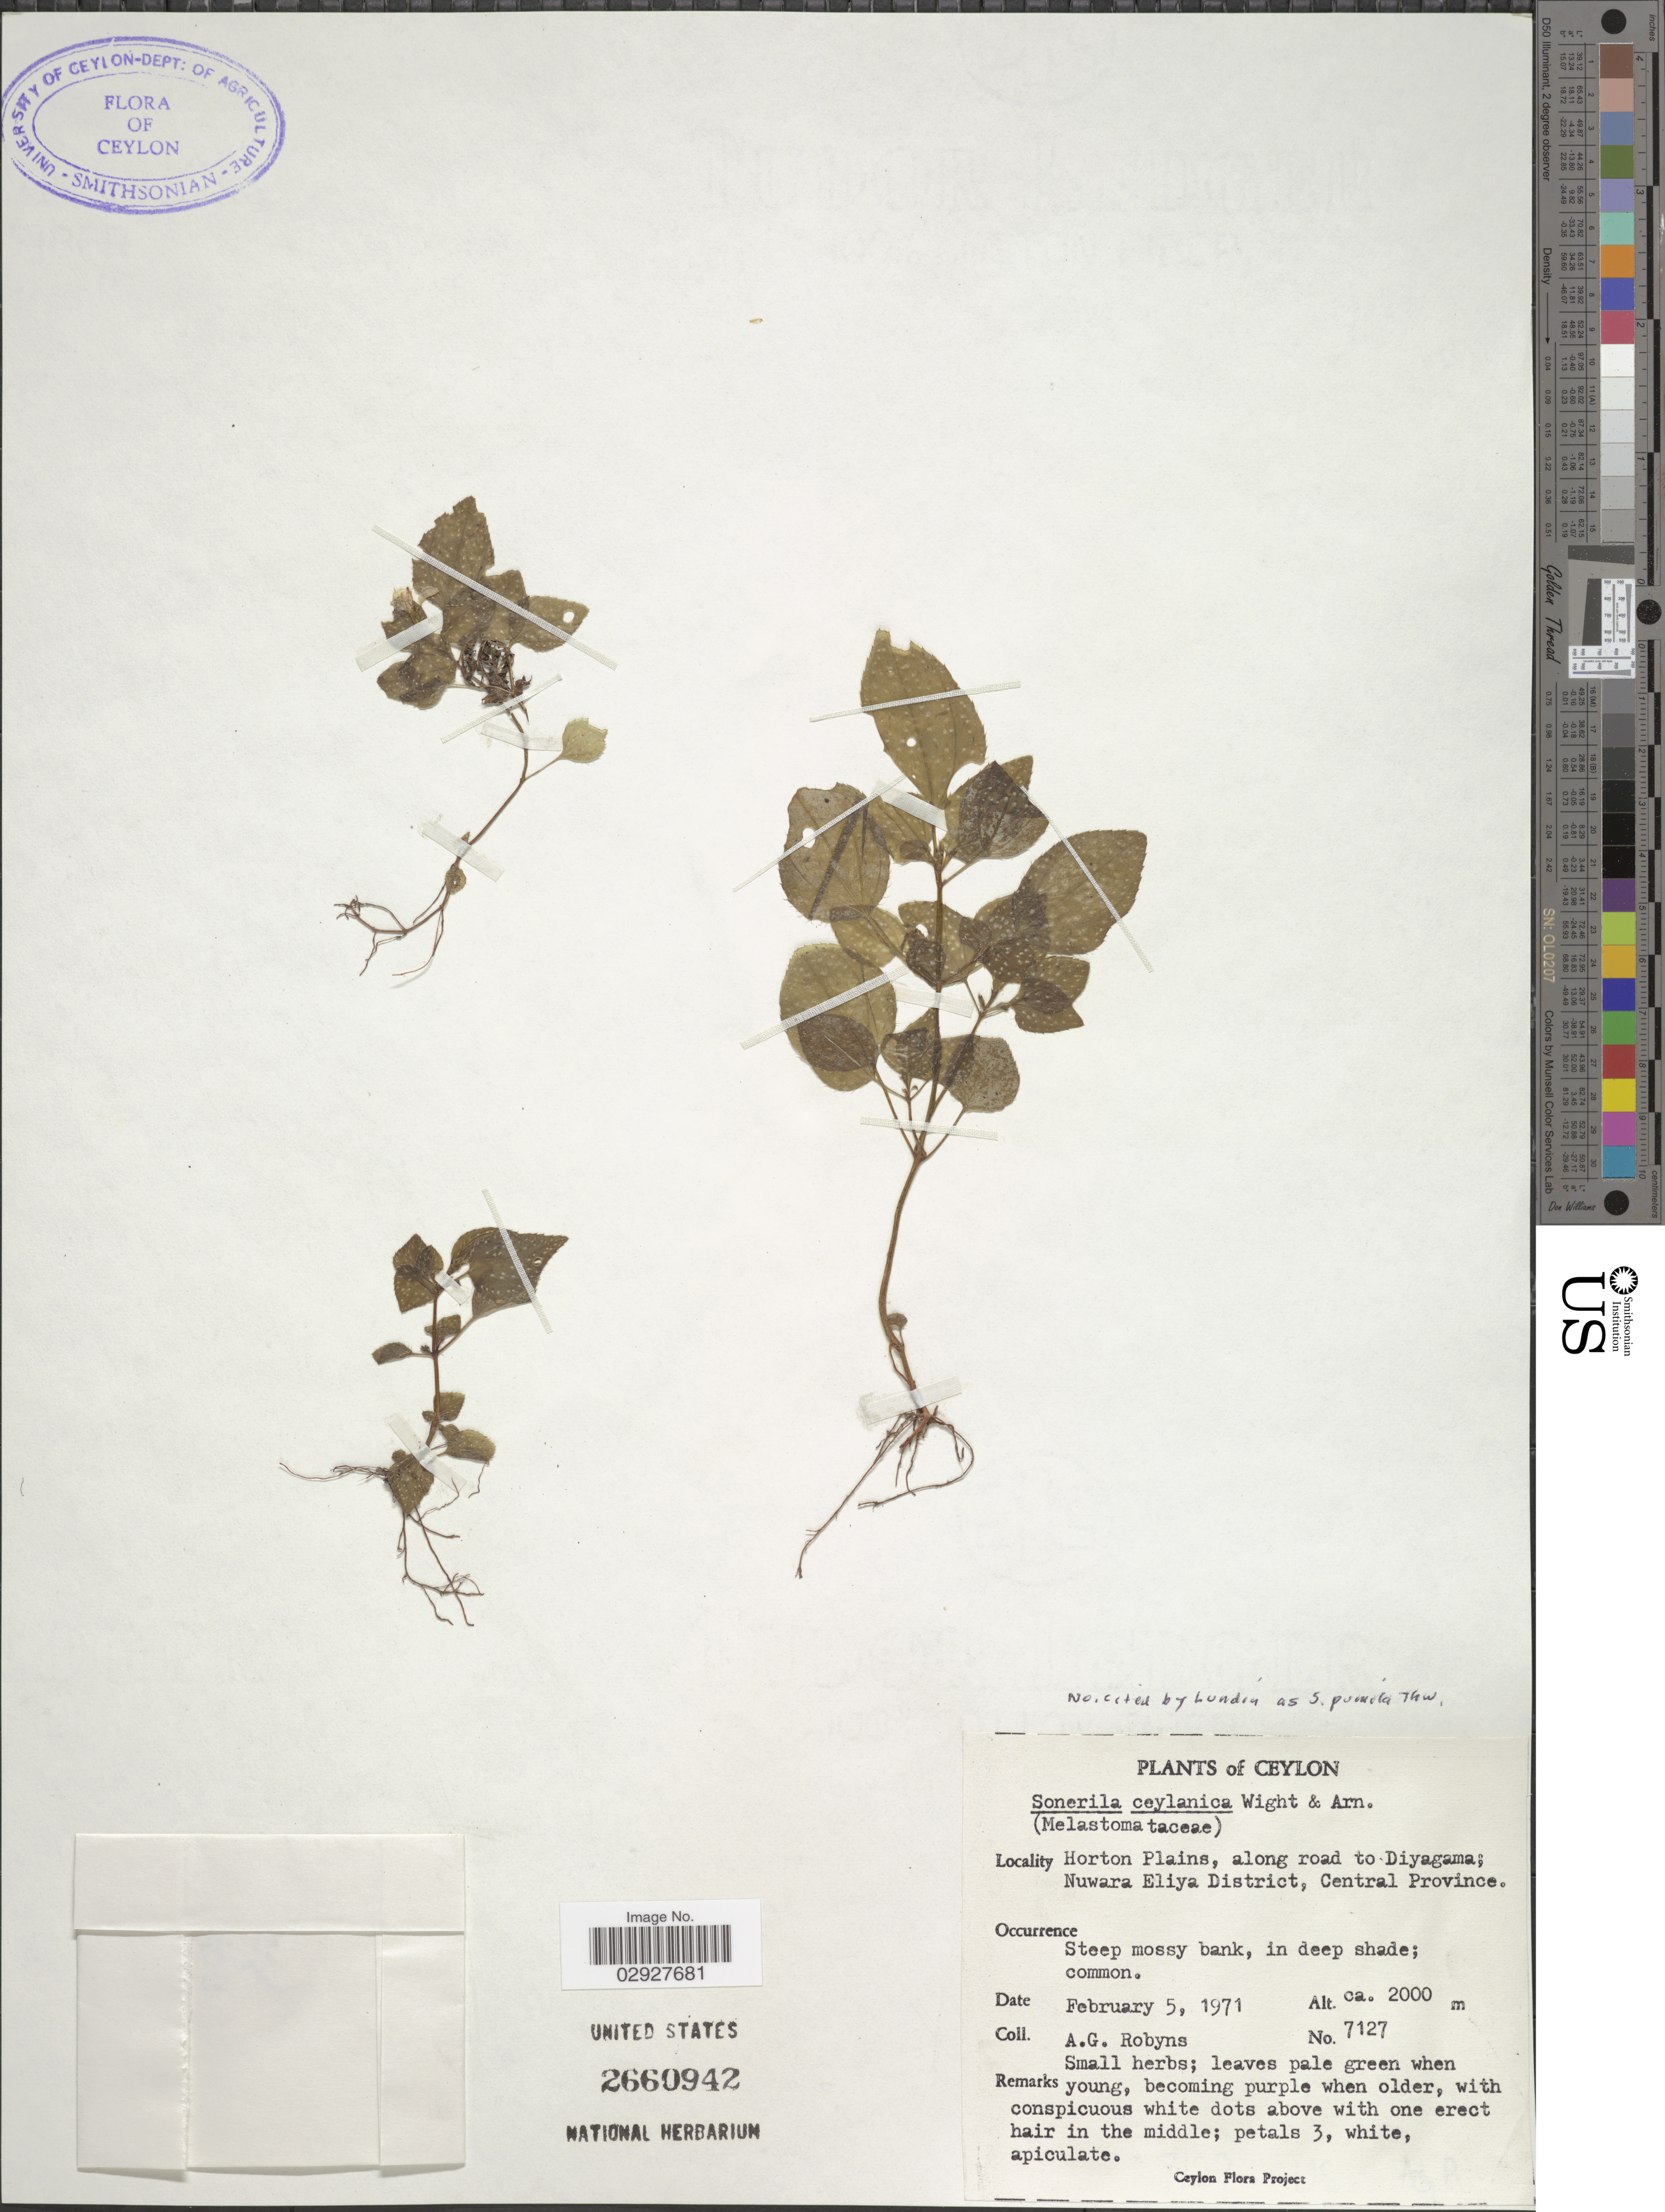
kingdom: Plantae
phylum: Tracheophyta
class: Magnoliopsida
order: Myrtales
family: Melastomataceae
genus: Sonerila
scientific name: Sonerila pumila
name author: Thwaites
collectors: A. Robyns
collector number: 7127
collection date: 1971-02-05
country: Sri Lanka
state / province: Central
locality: Ceylon. Horton Plains, along road to Diyagama; Nuwara Eliya District.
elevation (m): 2000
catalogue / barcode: US 2660942